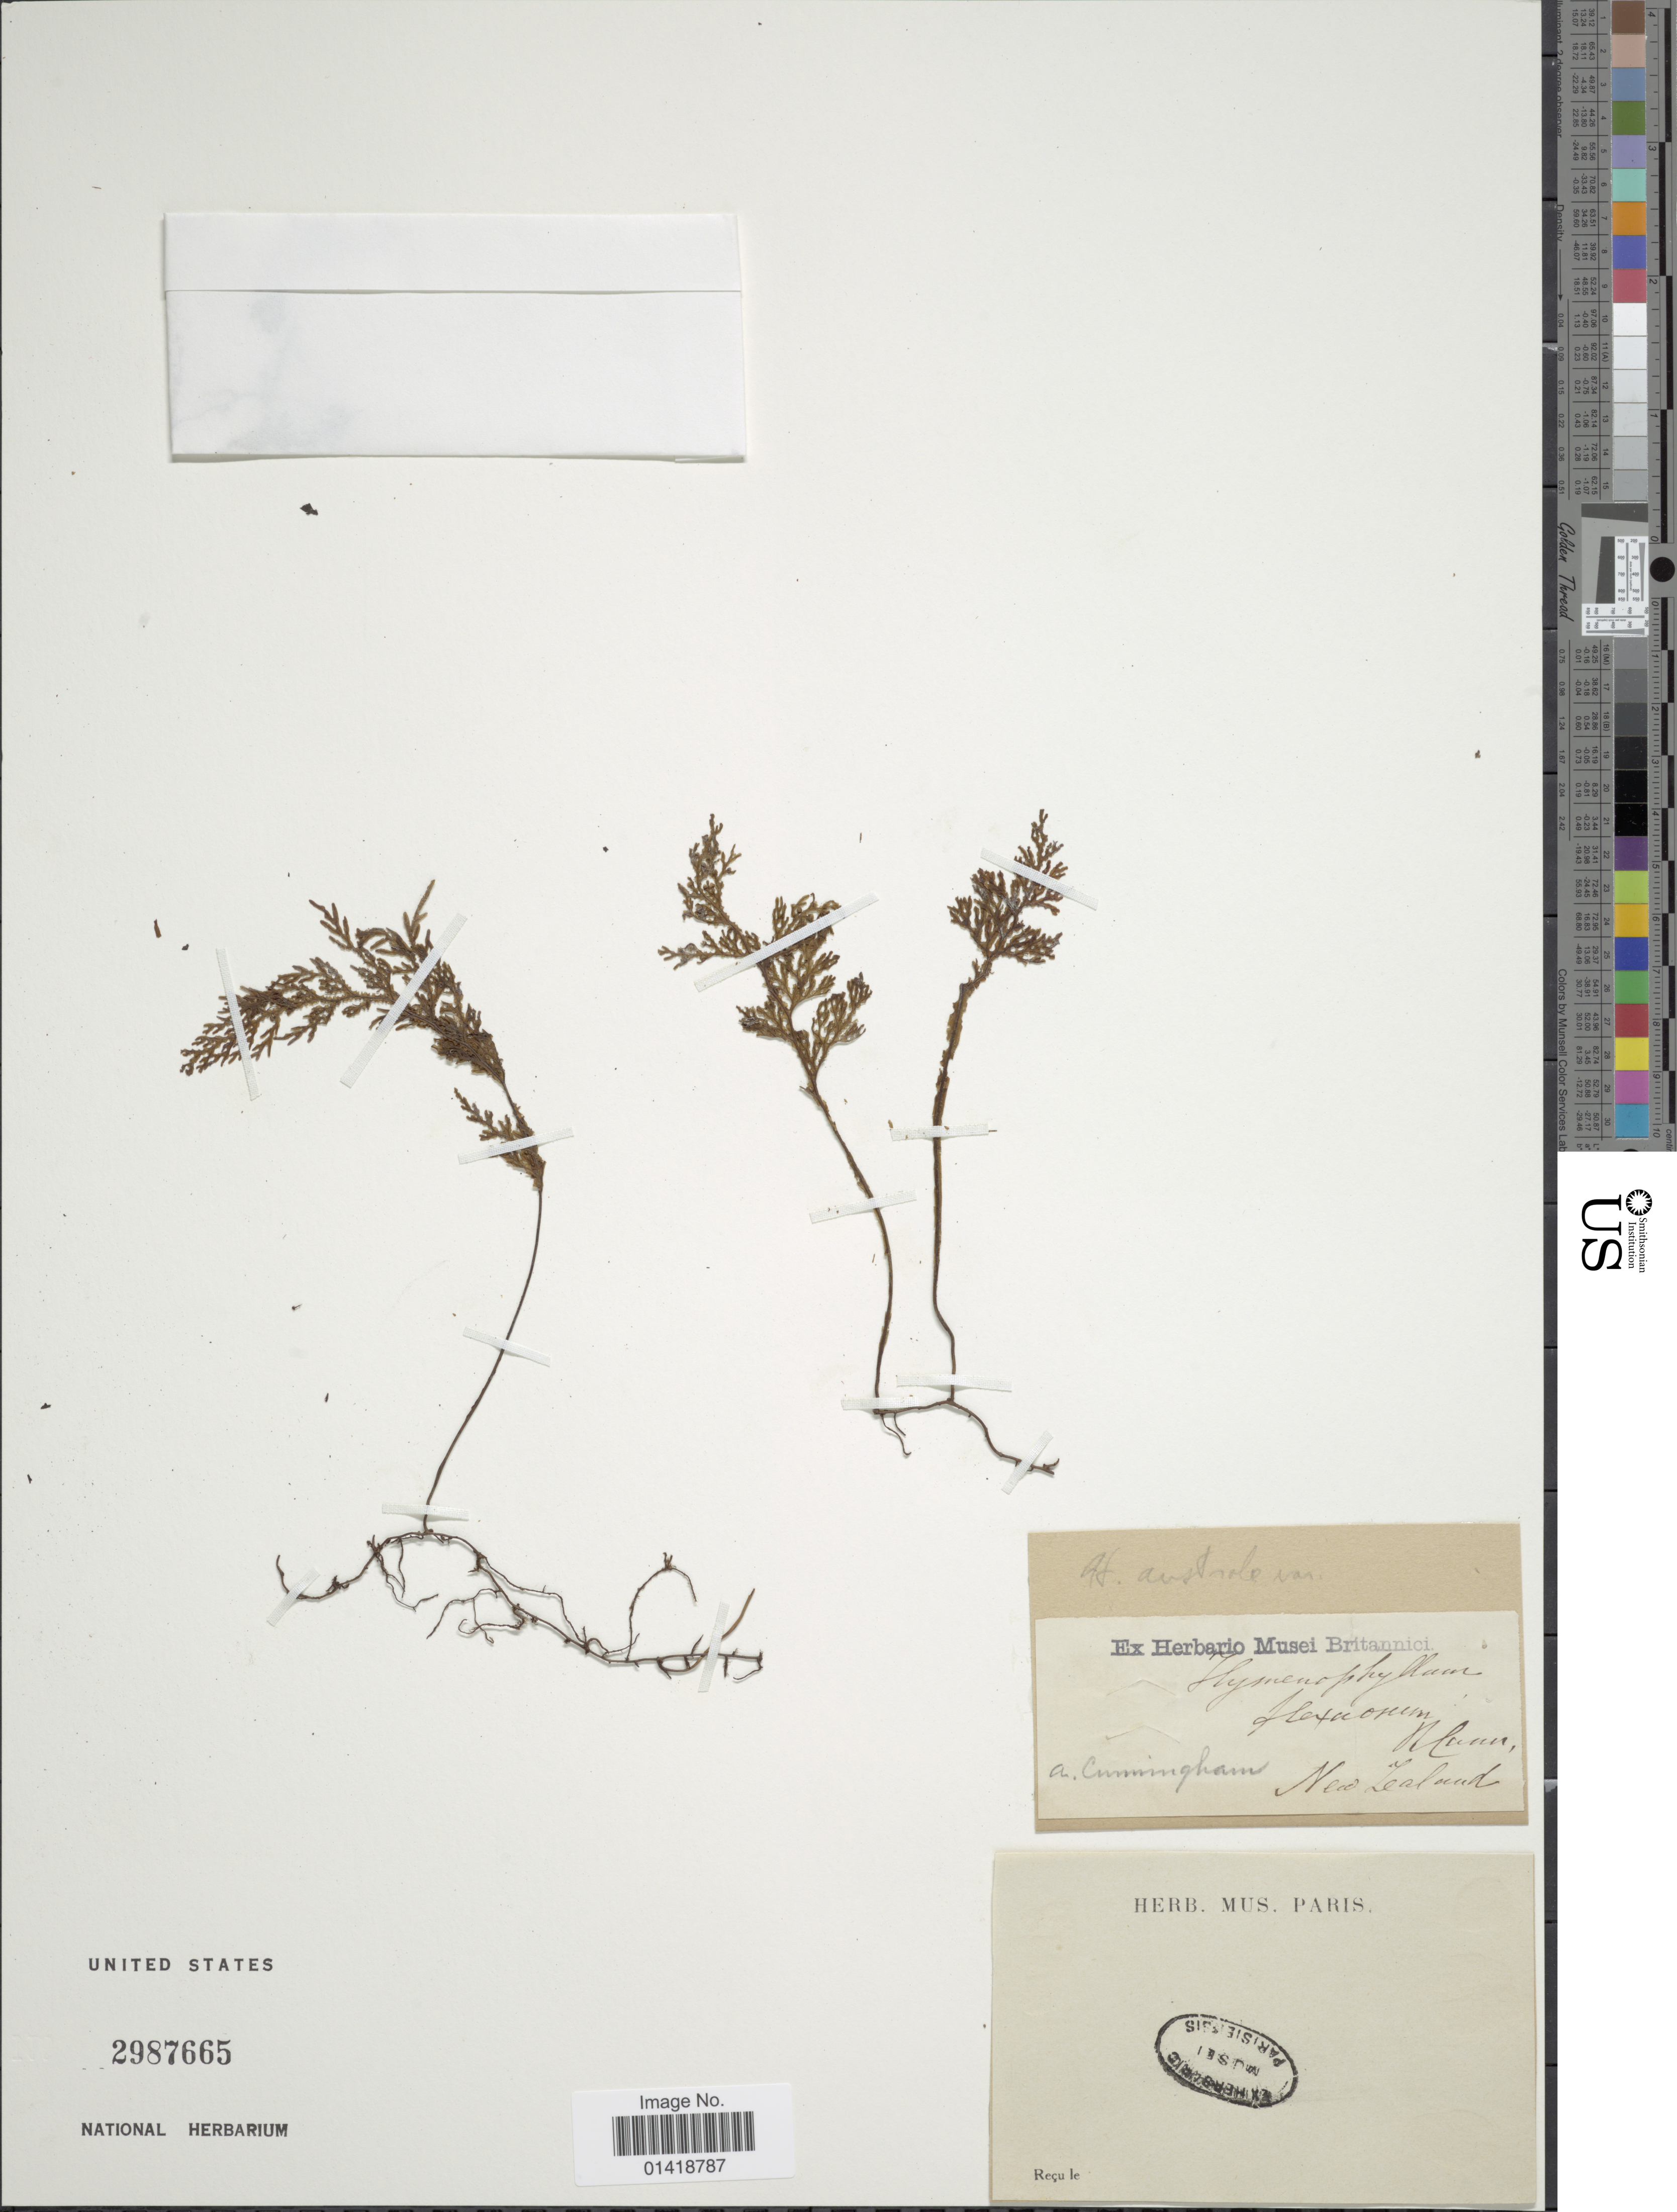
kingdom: Plantae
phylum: Tracheophyta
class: Polypodiopsida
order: Hymenophyllales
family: Hymenophyllaceae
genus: Hymenophyllum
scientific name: Hymenophyllum australe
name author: Willd.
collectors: ex herb. Musei Britannici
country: New Zealand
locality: Cummingham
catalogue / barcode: US 2987665